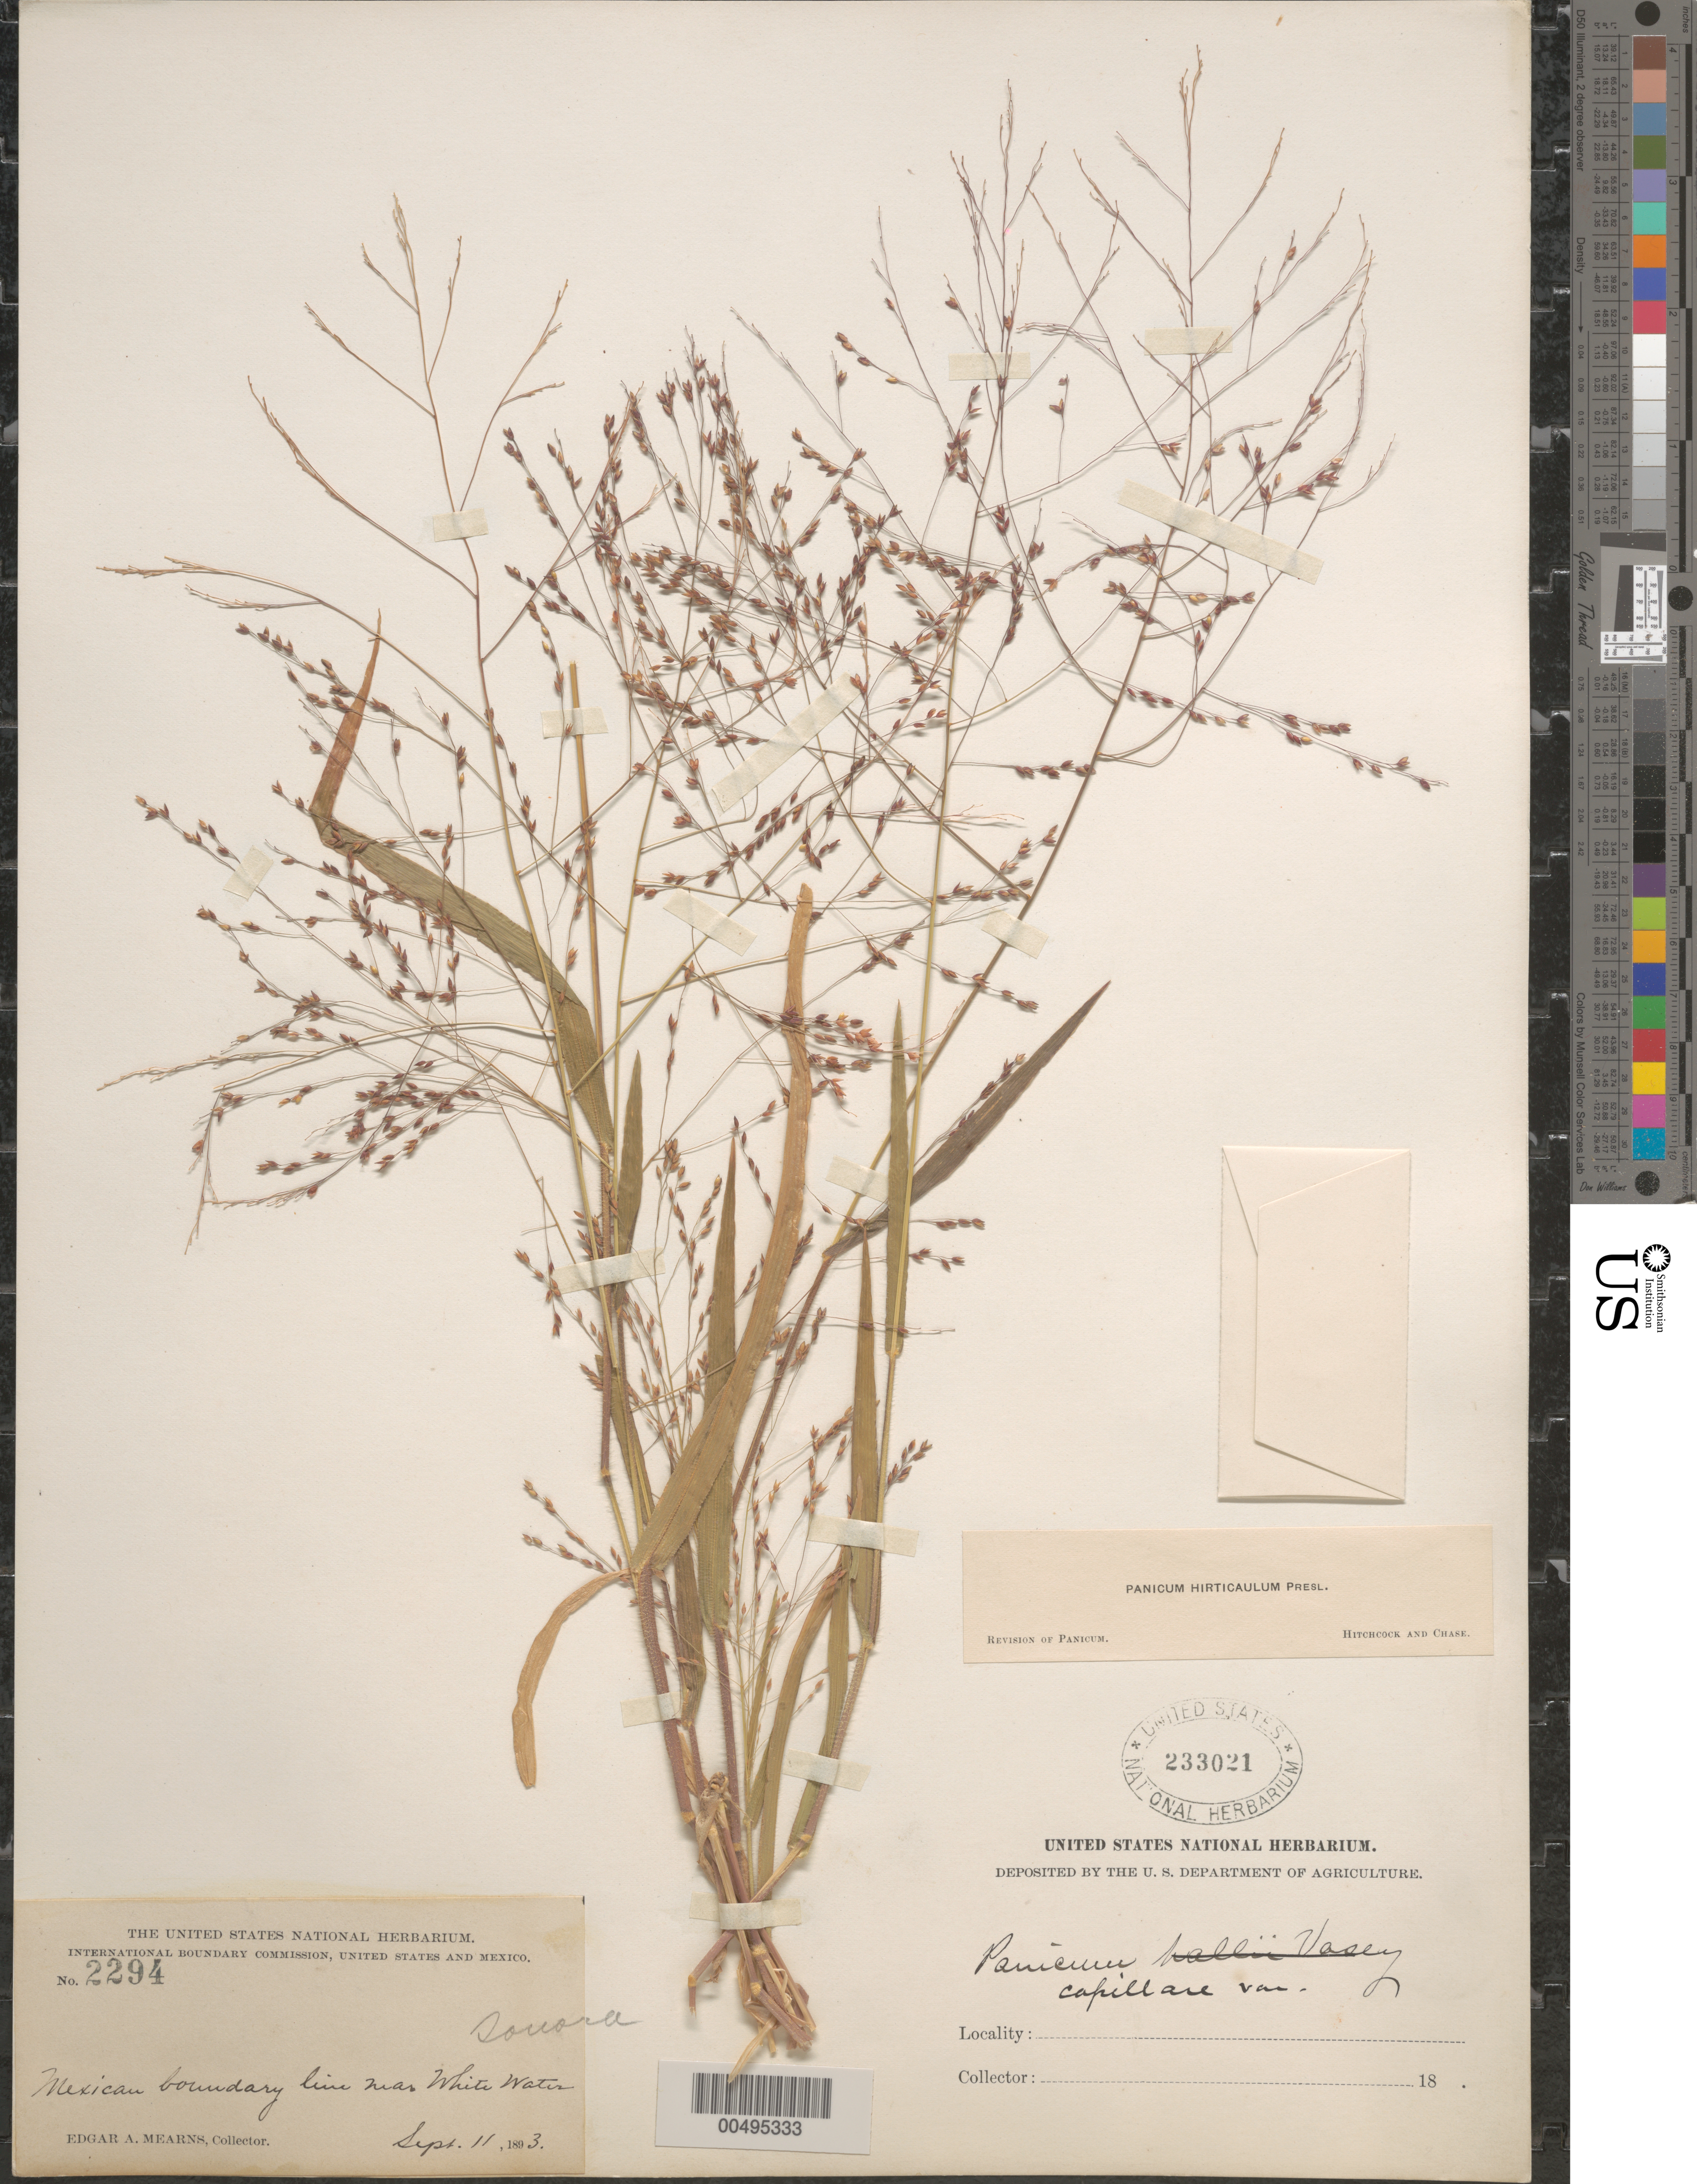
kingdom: Plantae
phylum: Tracheophyta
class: Liliopsida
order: Poales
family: Poaceae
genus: Panicum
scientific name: Panicum hirticaule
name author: J. Presl in C. Presl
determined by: Hitchcock, A. S.; Chase, [M.] A.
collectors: E. A. Mearns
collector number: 2294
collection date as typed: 11 Sep 1893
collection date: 1893-09-11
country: Mexico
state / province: Sonora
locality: Mexican boundary line near White Water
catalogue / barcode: US 233021